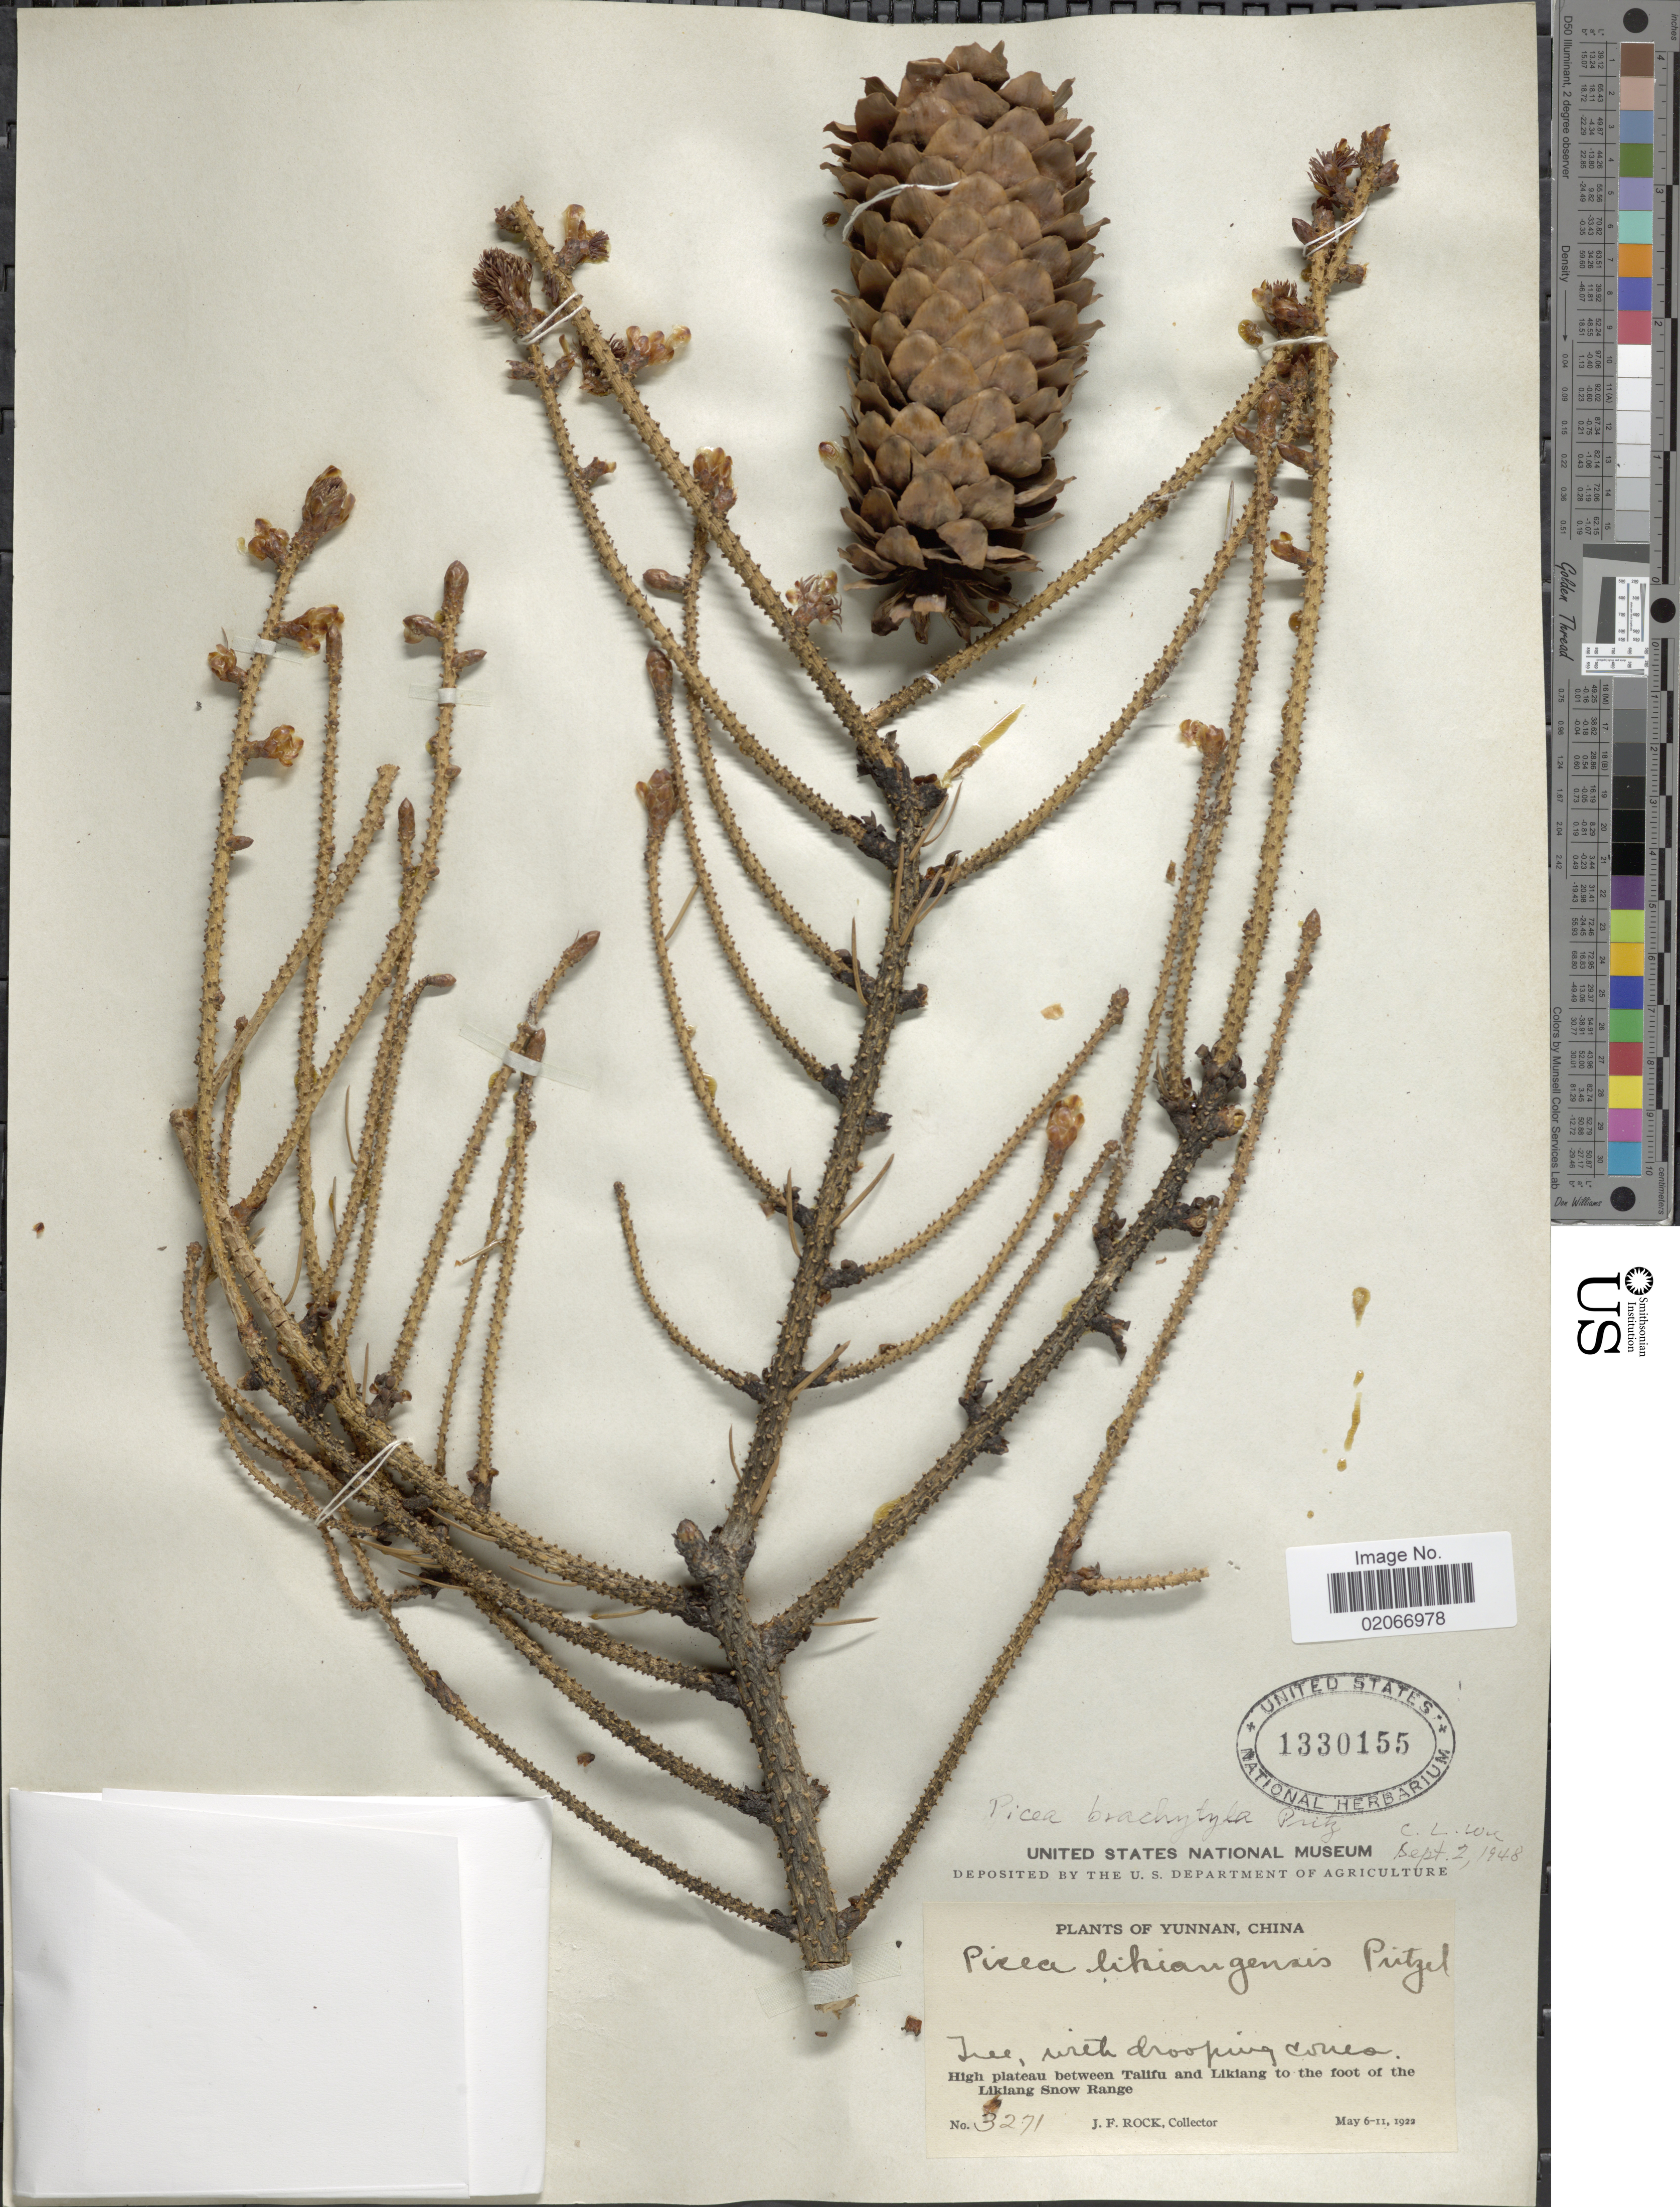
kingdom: Plantae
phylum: Tracheophyta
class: Pinopsida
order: Pinales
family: Pinaceae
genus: Picea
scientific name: Picea brachytyla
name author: (Franch.) E. Pritz.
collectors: J. Rock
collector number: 3271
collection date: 1922-05-06/1922-05-11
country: China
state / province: Yunnan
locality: High plateau between Talifu to the foot of the Likiang Snow Range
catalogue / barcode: US 1330155